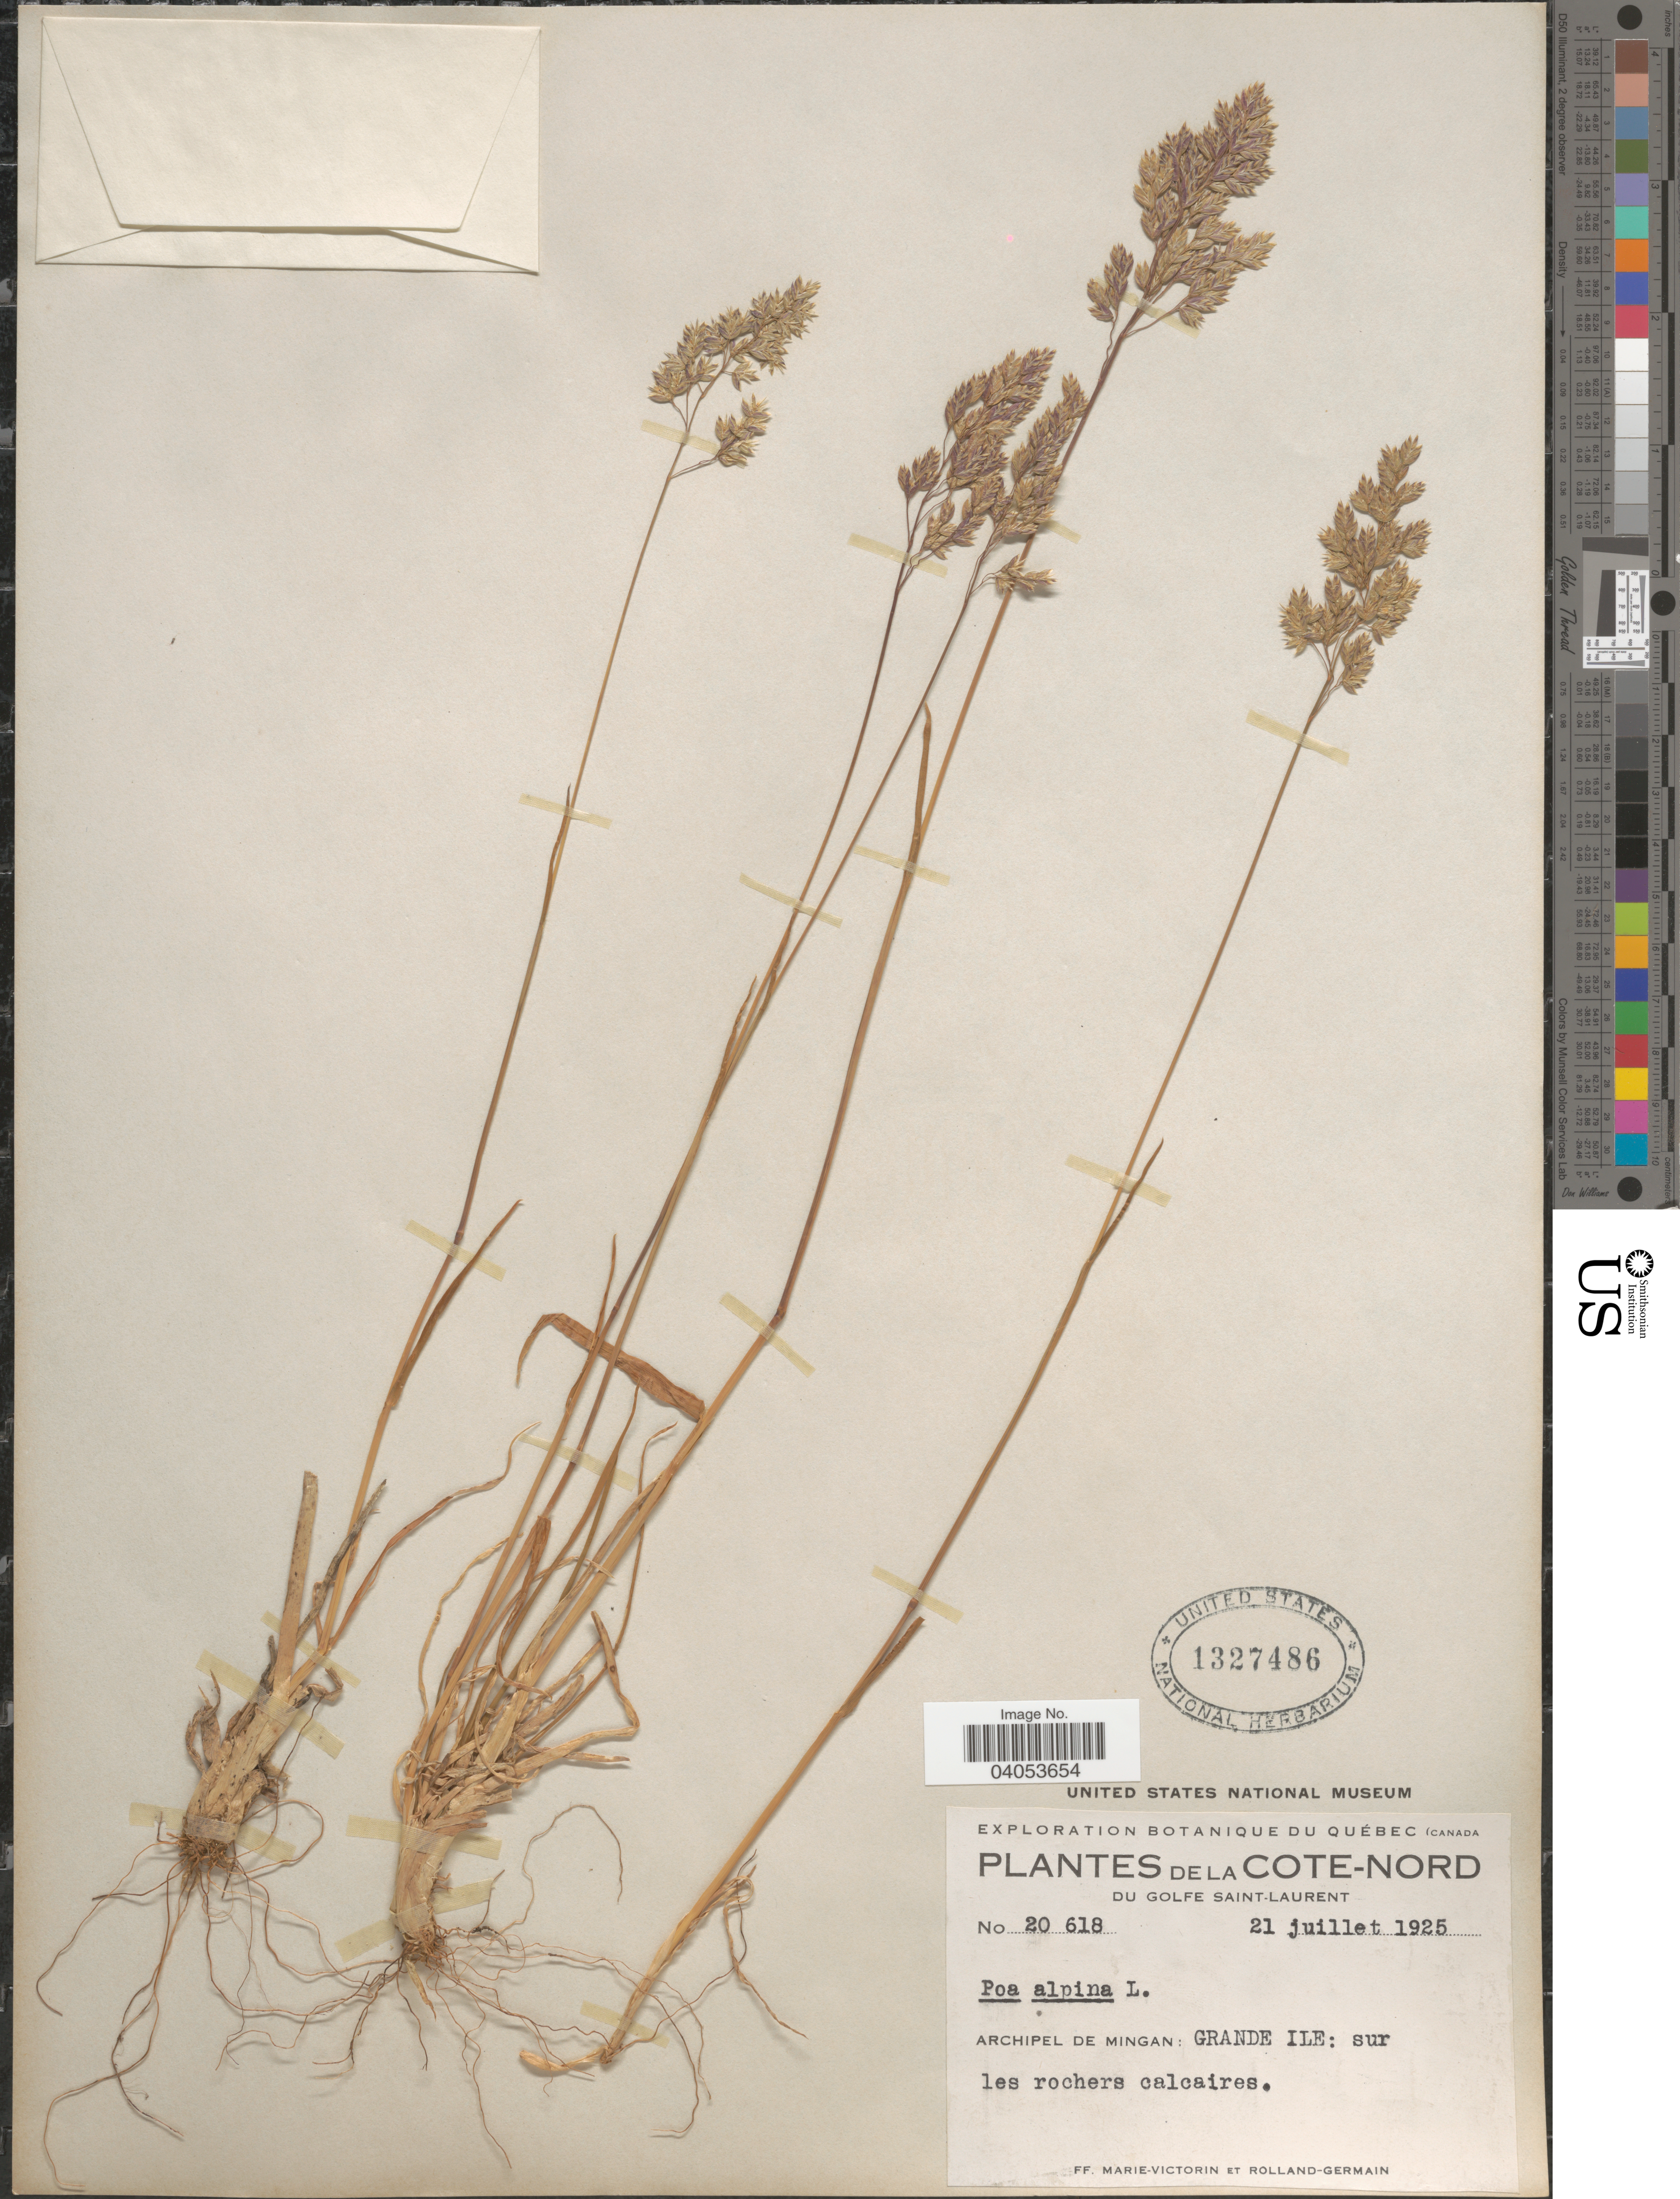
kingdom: Plantae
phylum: Tracheophyta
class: Liliopsida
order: Poales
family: Poaceae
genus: Poa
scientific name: Poa alpina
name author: L.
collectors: F. Marie-Victorin & Rolland-Germain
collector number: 20618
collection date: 1925-07-21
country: Canada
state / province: Quebec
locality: La Cote-Nord du Golfe Saint-Laurent. Archipel de Mingan: Grande Ile.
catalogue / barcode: US 1327486